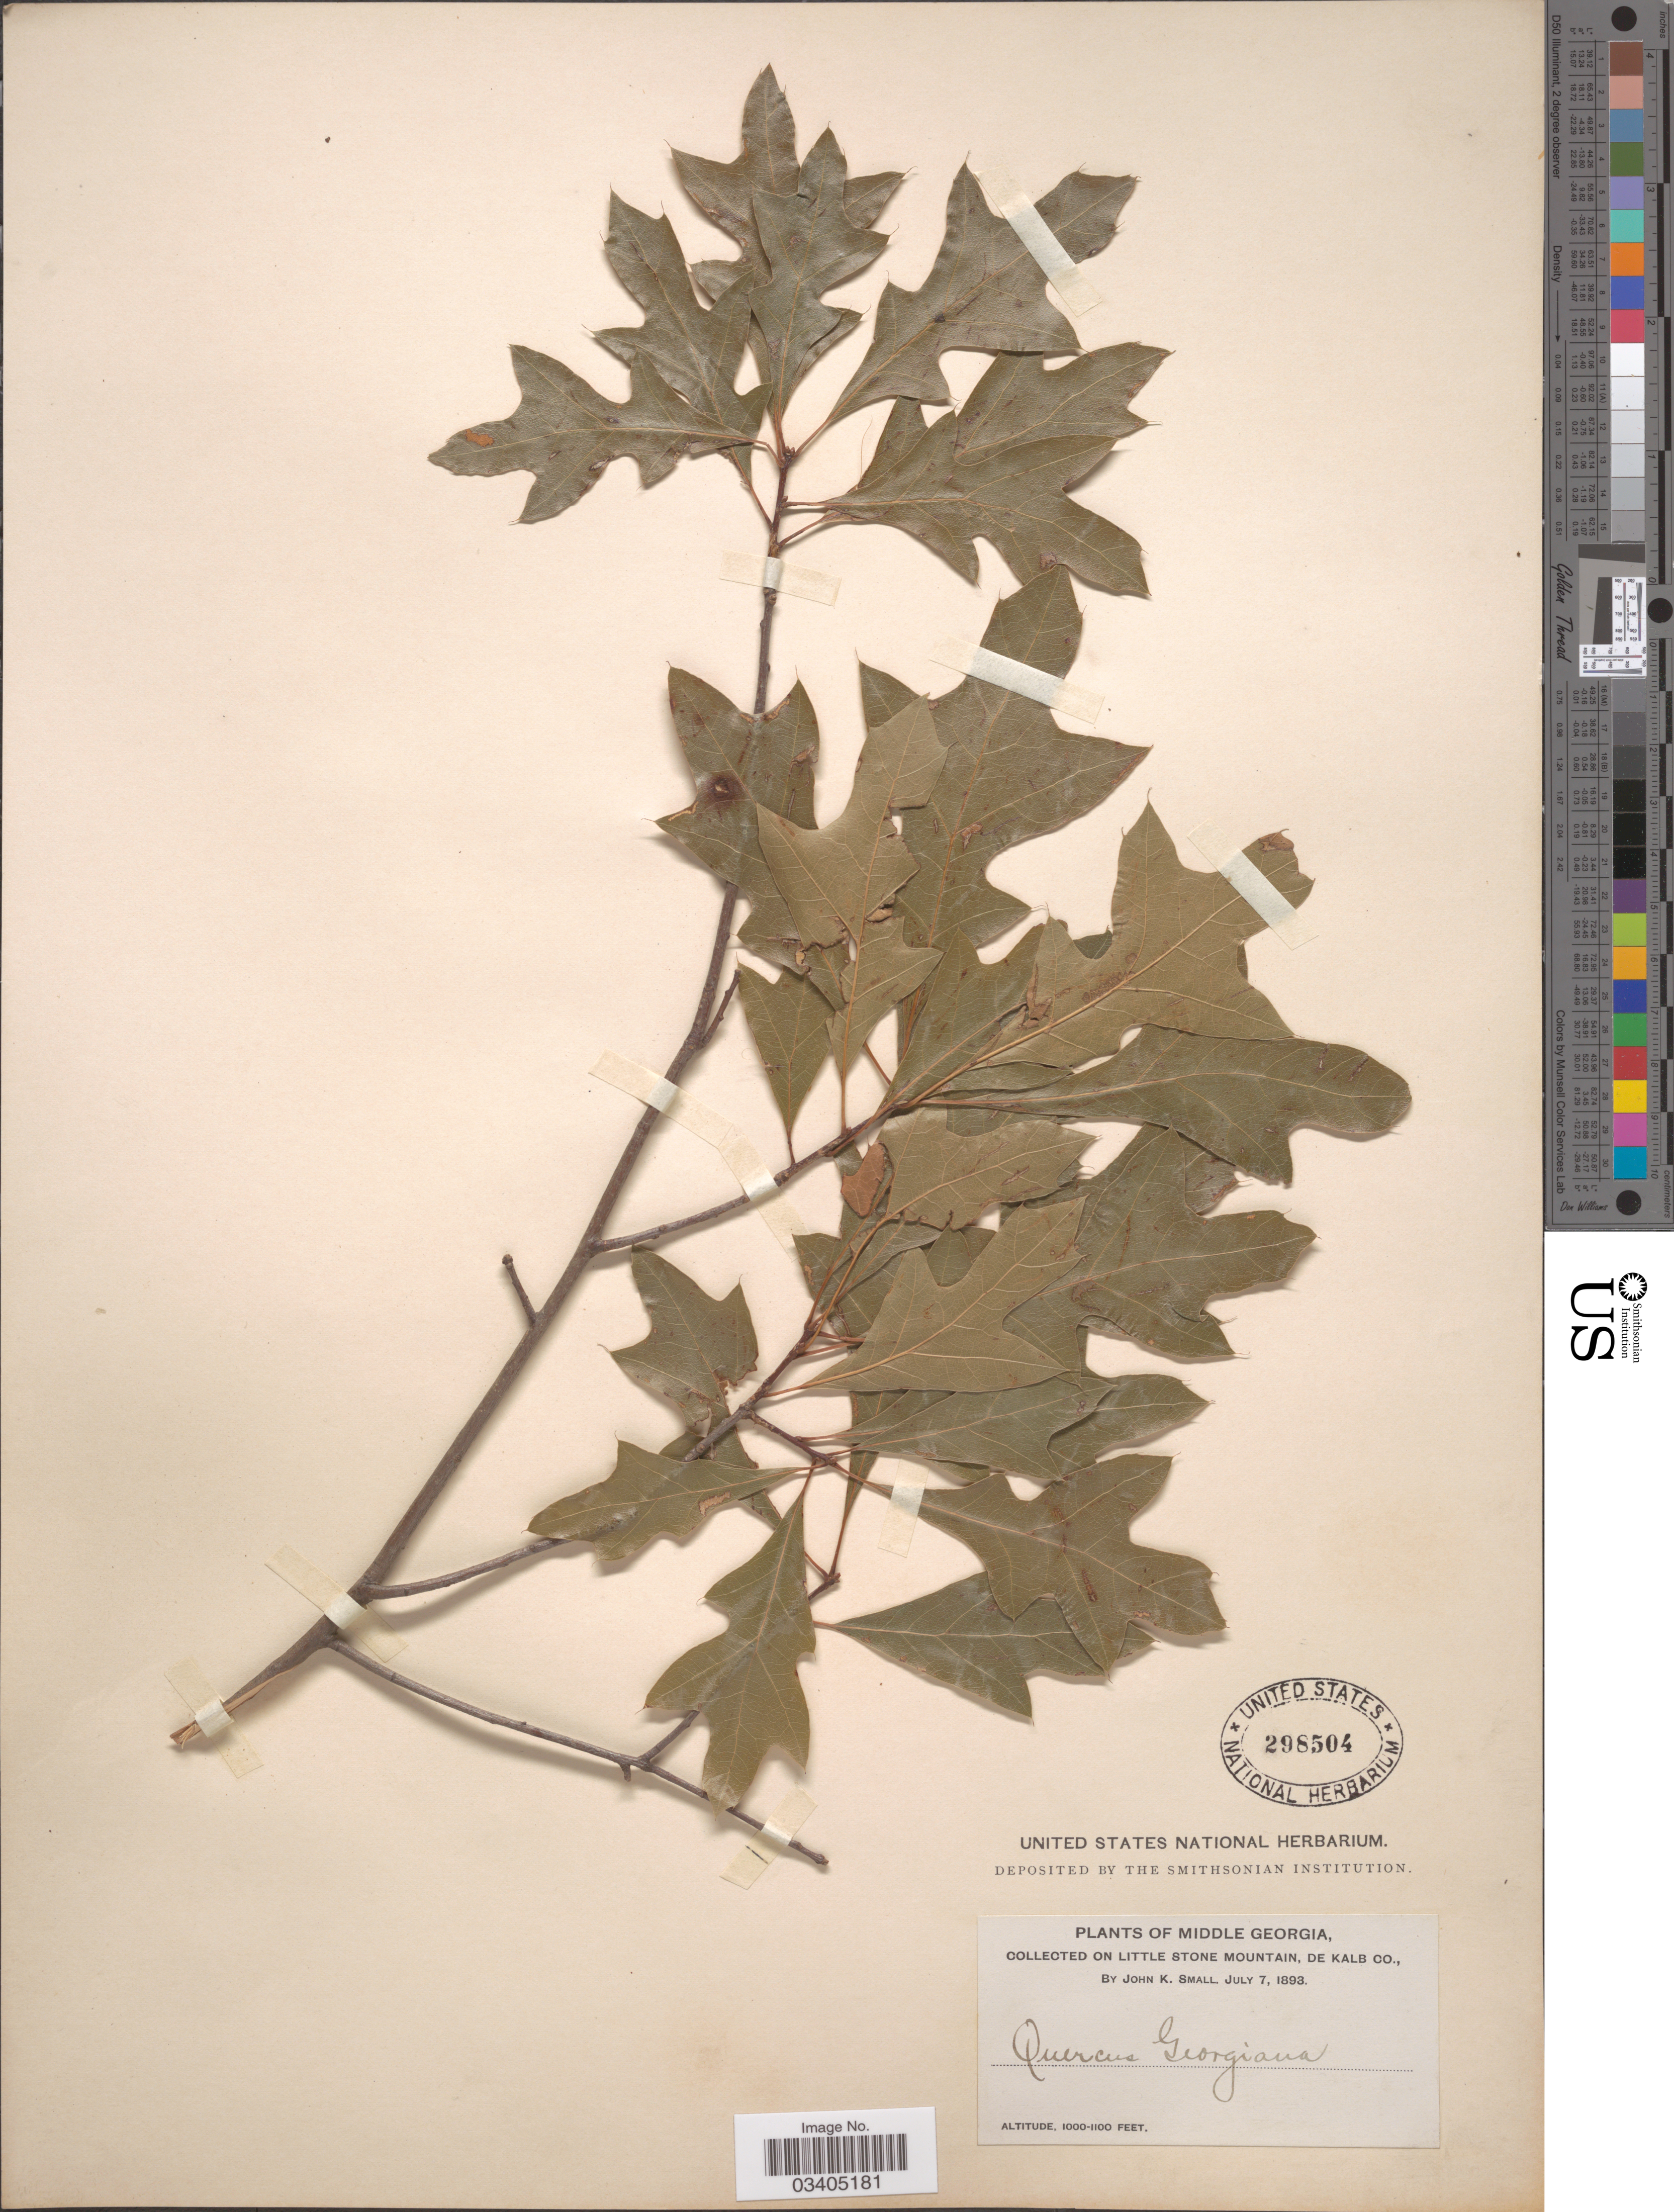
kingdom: Plantae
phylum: Tracheophyta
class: Magnoliopsida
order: Fagales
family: Fagaceae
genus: Quercus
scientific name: Quercus georgiana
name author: M.A. Curtis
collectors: J. K. Small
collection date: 1893-07-07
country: United States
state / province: Georgia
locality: Middle Georgia, on Little Stone Mountain, De Kalb Co.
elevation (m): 305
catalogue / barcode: US 298504